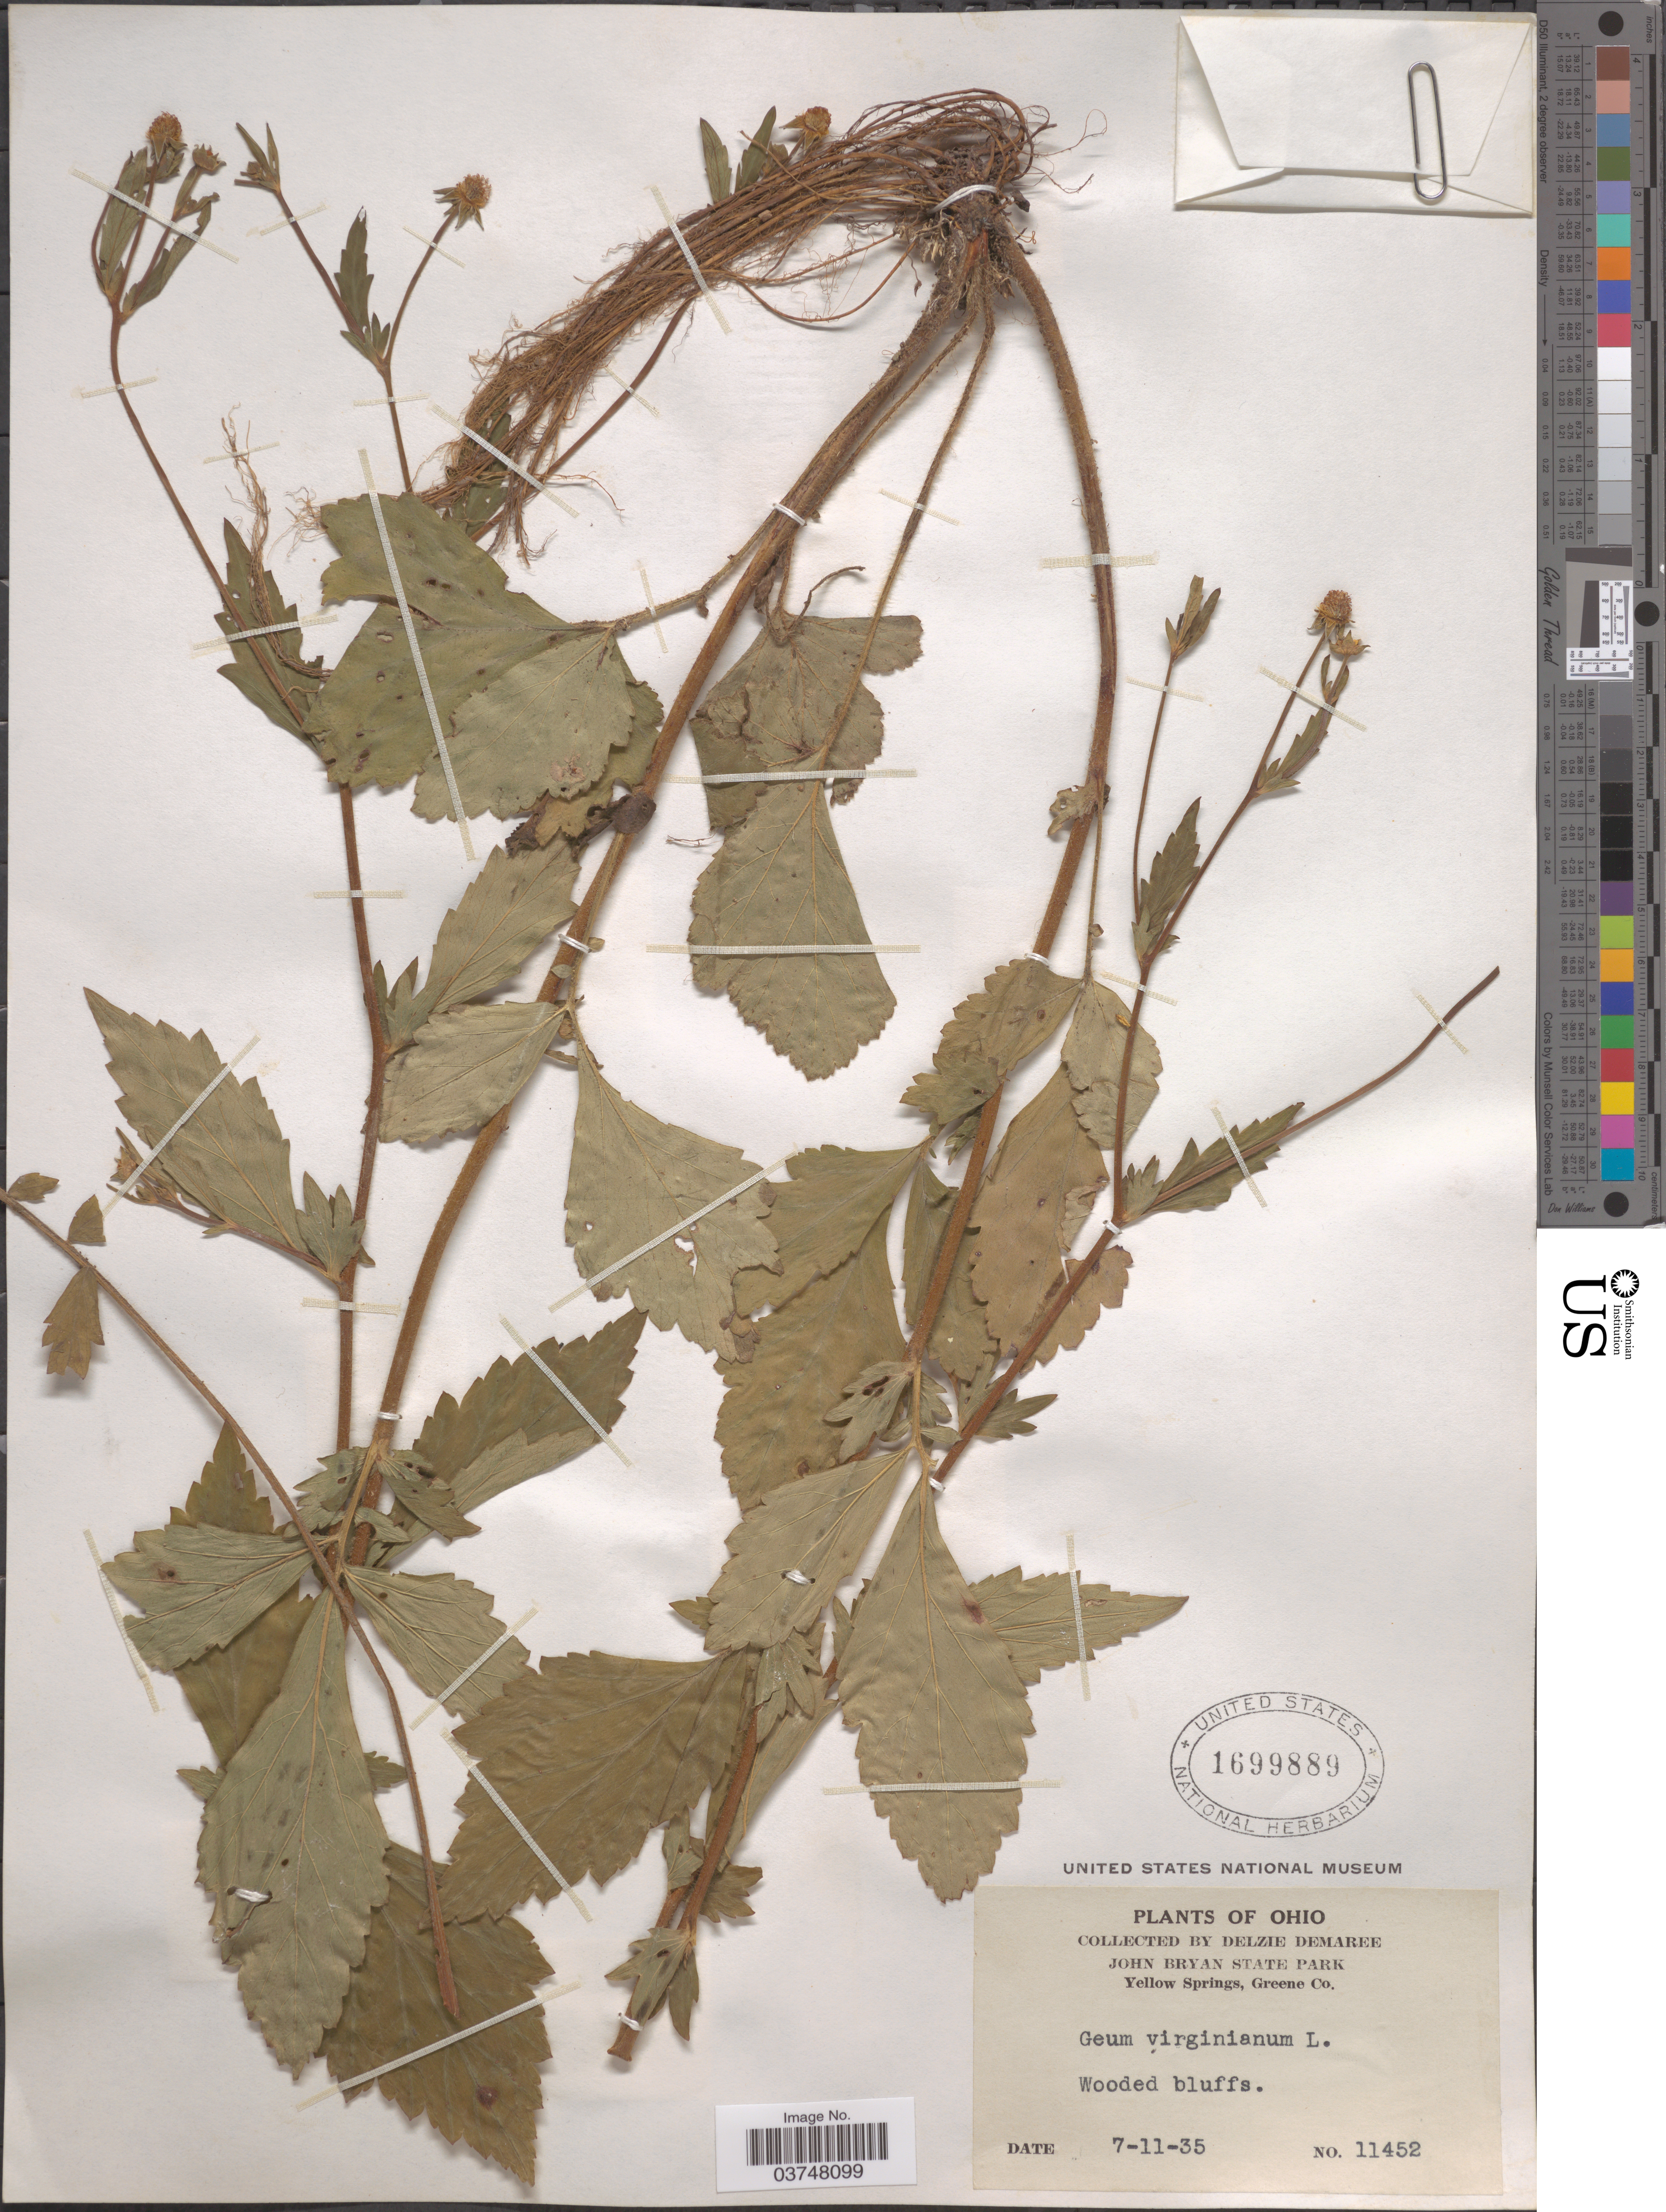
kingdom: Plantae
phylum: Tracheophyta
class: Magnoliopsida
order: Rosales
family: Rosaceae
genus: Geum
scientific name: Geum virginianum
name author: L.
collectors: D. Demaree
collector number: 11452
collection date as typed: Transcribed d/m/y: 11/7/35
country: United States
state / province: Ohio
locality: John Bryan State Park. Yellow Springs, Greene Co.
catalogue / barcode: US 1699889